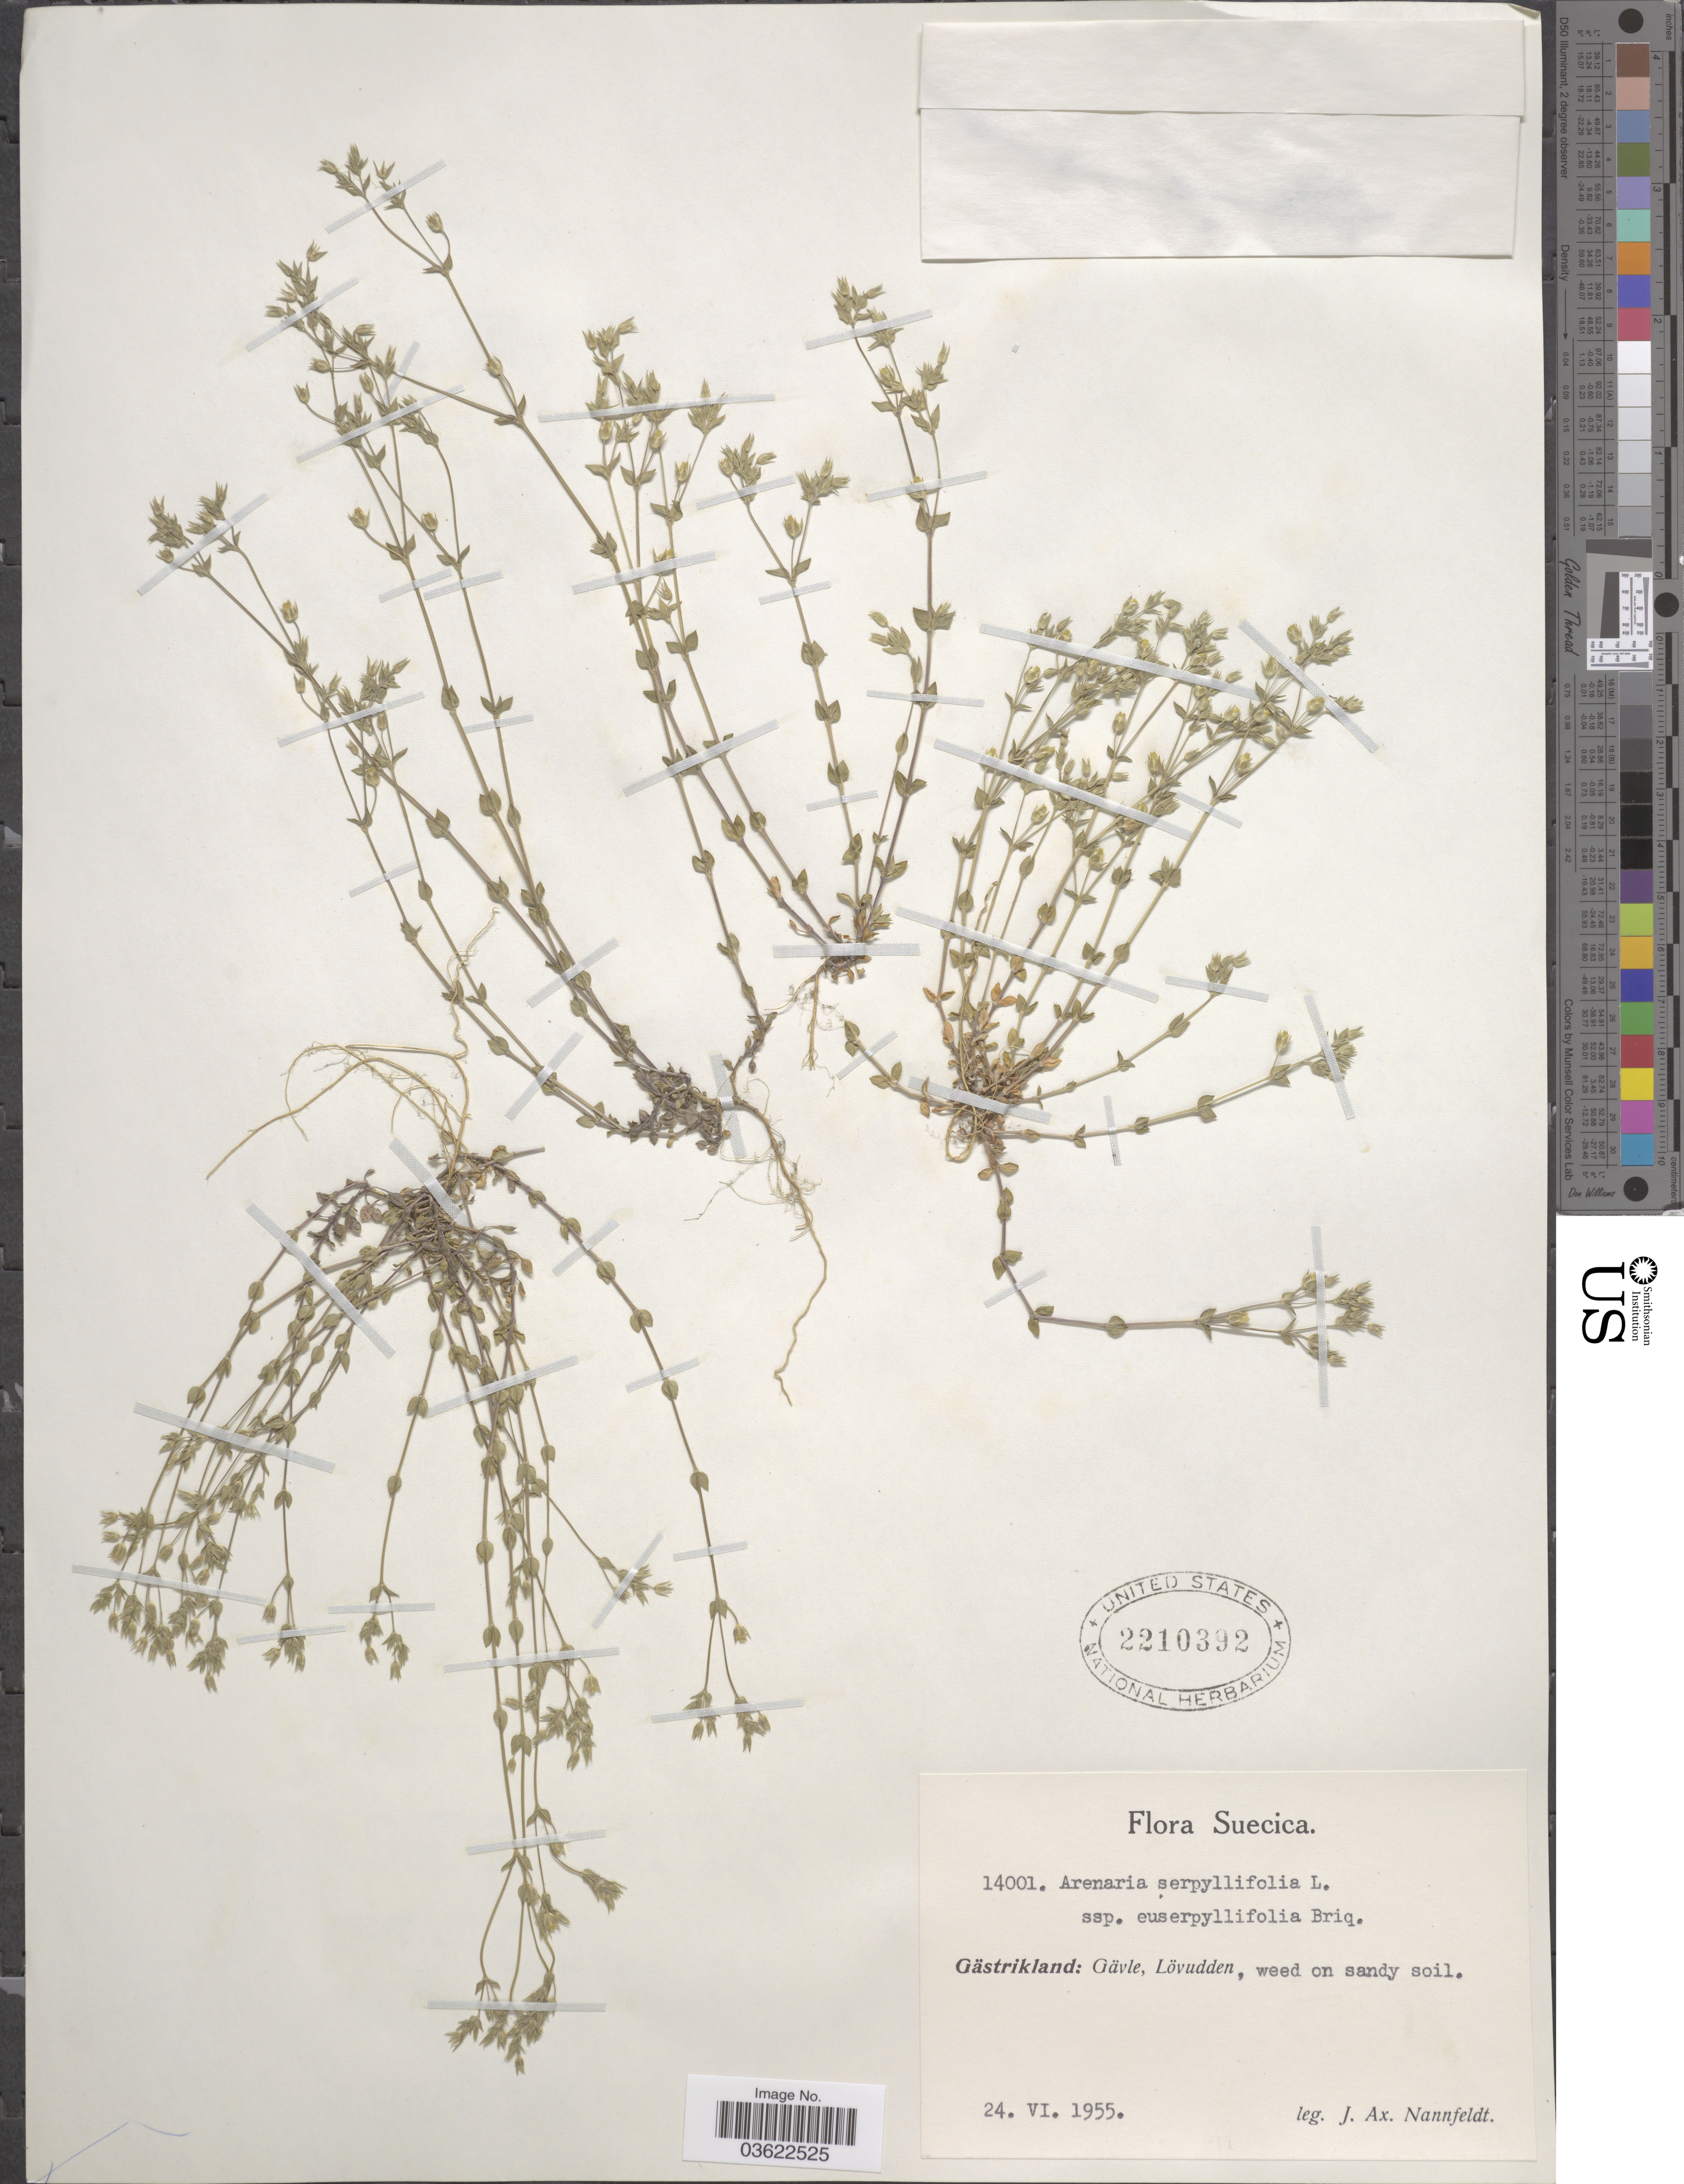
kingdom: Plantae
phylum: Tracheophyta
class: Magnoliopsida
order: Caryophyllales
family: Caryophyllaceae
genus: Arenaria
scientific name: Arenaria serpyllifolia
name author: L.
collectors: J. Nannfeldt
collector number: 14001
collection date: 1955-06-24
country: Sweden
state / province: Gavleborg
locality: Suecica. Gästrikland: Gävle, Lövudden.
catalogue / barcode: US 2210392